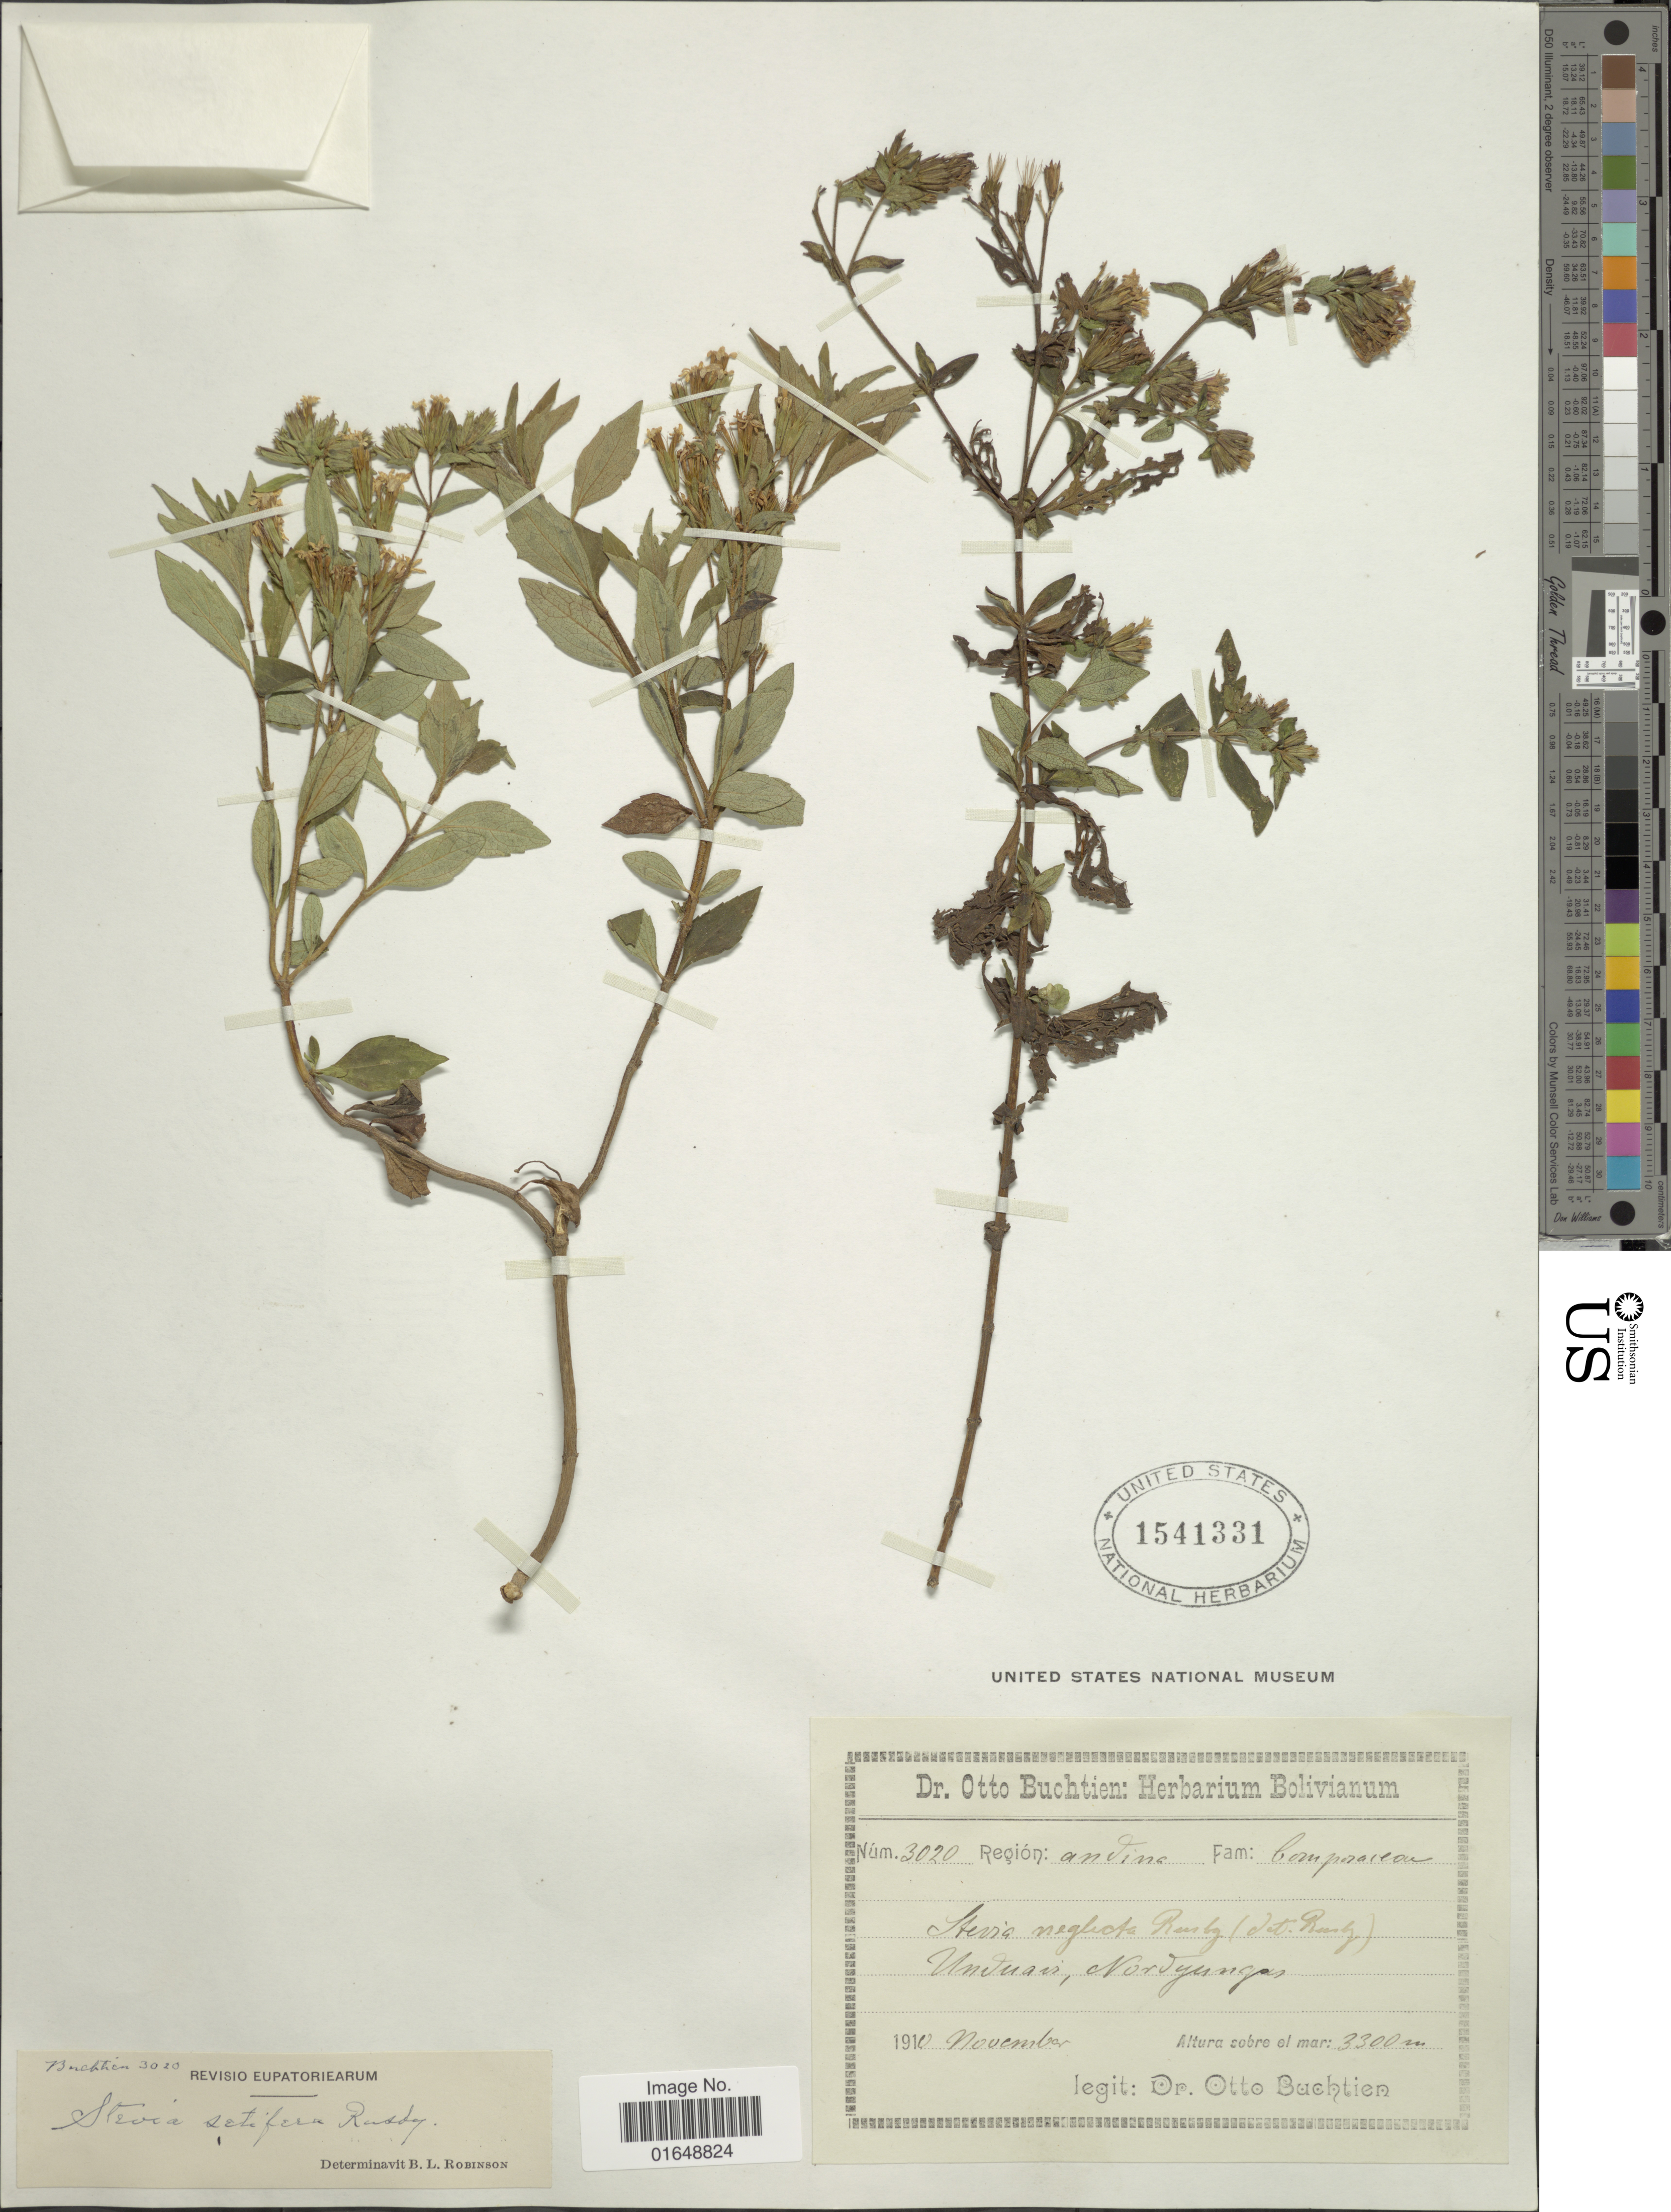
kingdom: Plantae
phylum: Tracheophyta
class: Magnoliopsida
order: Asterales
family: Asteraceae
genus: Stevia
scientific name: Stevia setifera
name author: Rusby ex B.L. Rob.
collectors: O. Buchtien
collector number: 3020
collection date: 1910-11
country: Bolivia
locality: Región: andina. Unduavi, Nordyungas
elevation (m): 3300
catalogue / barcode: US 1541331